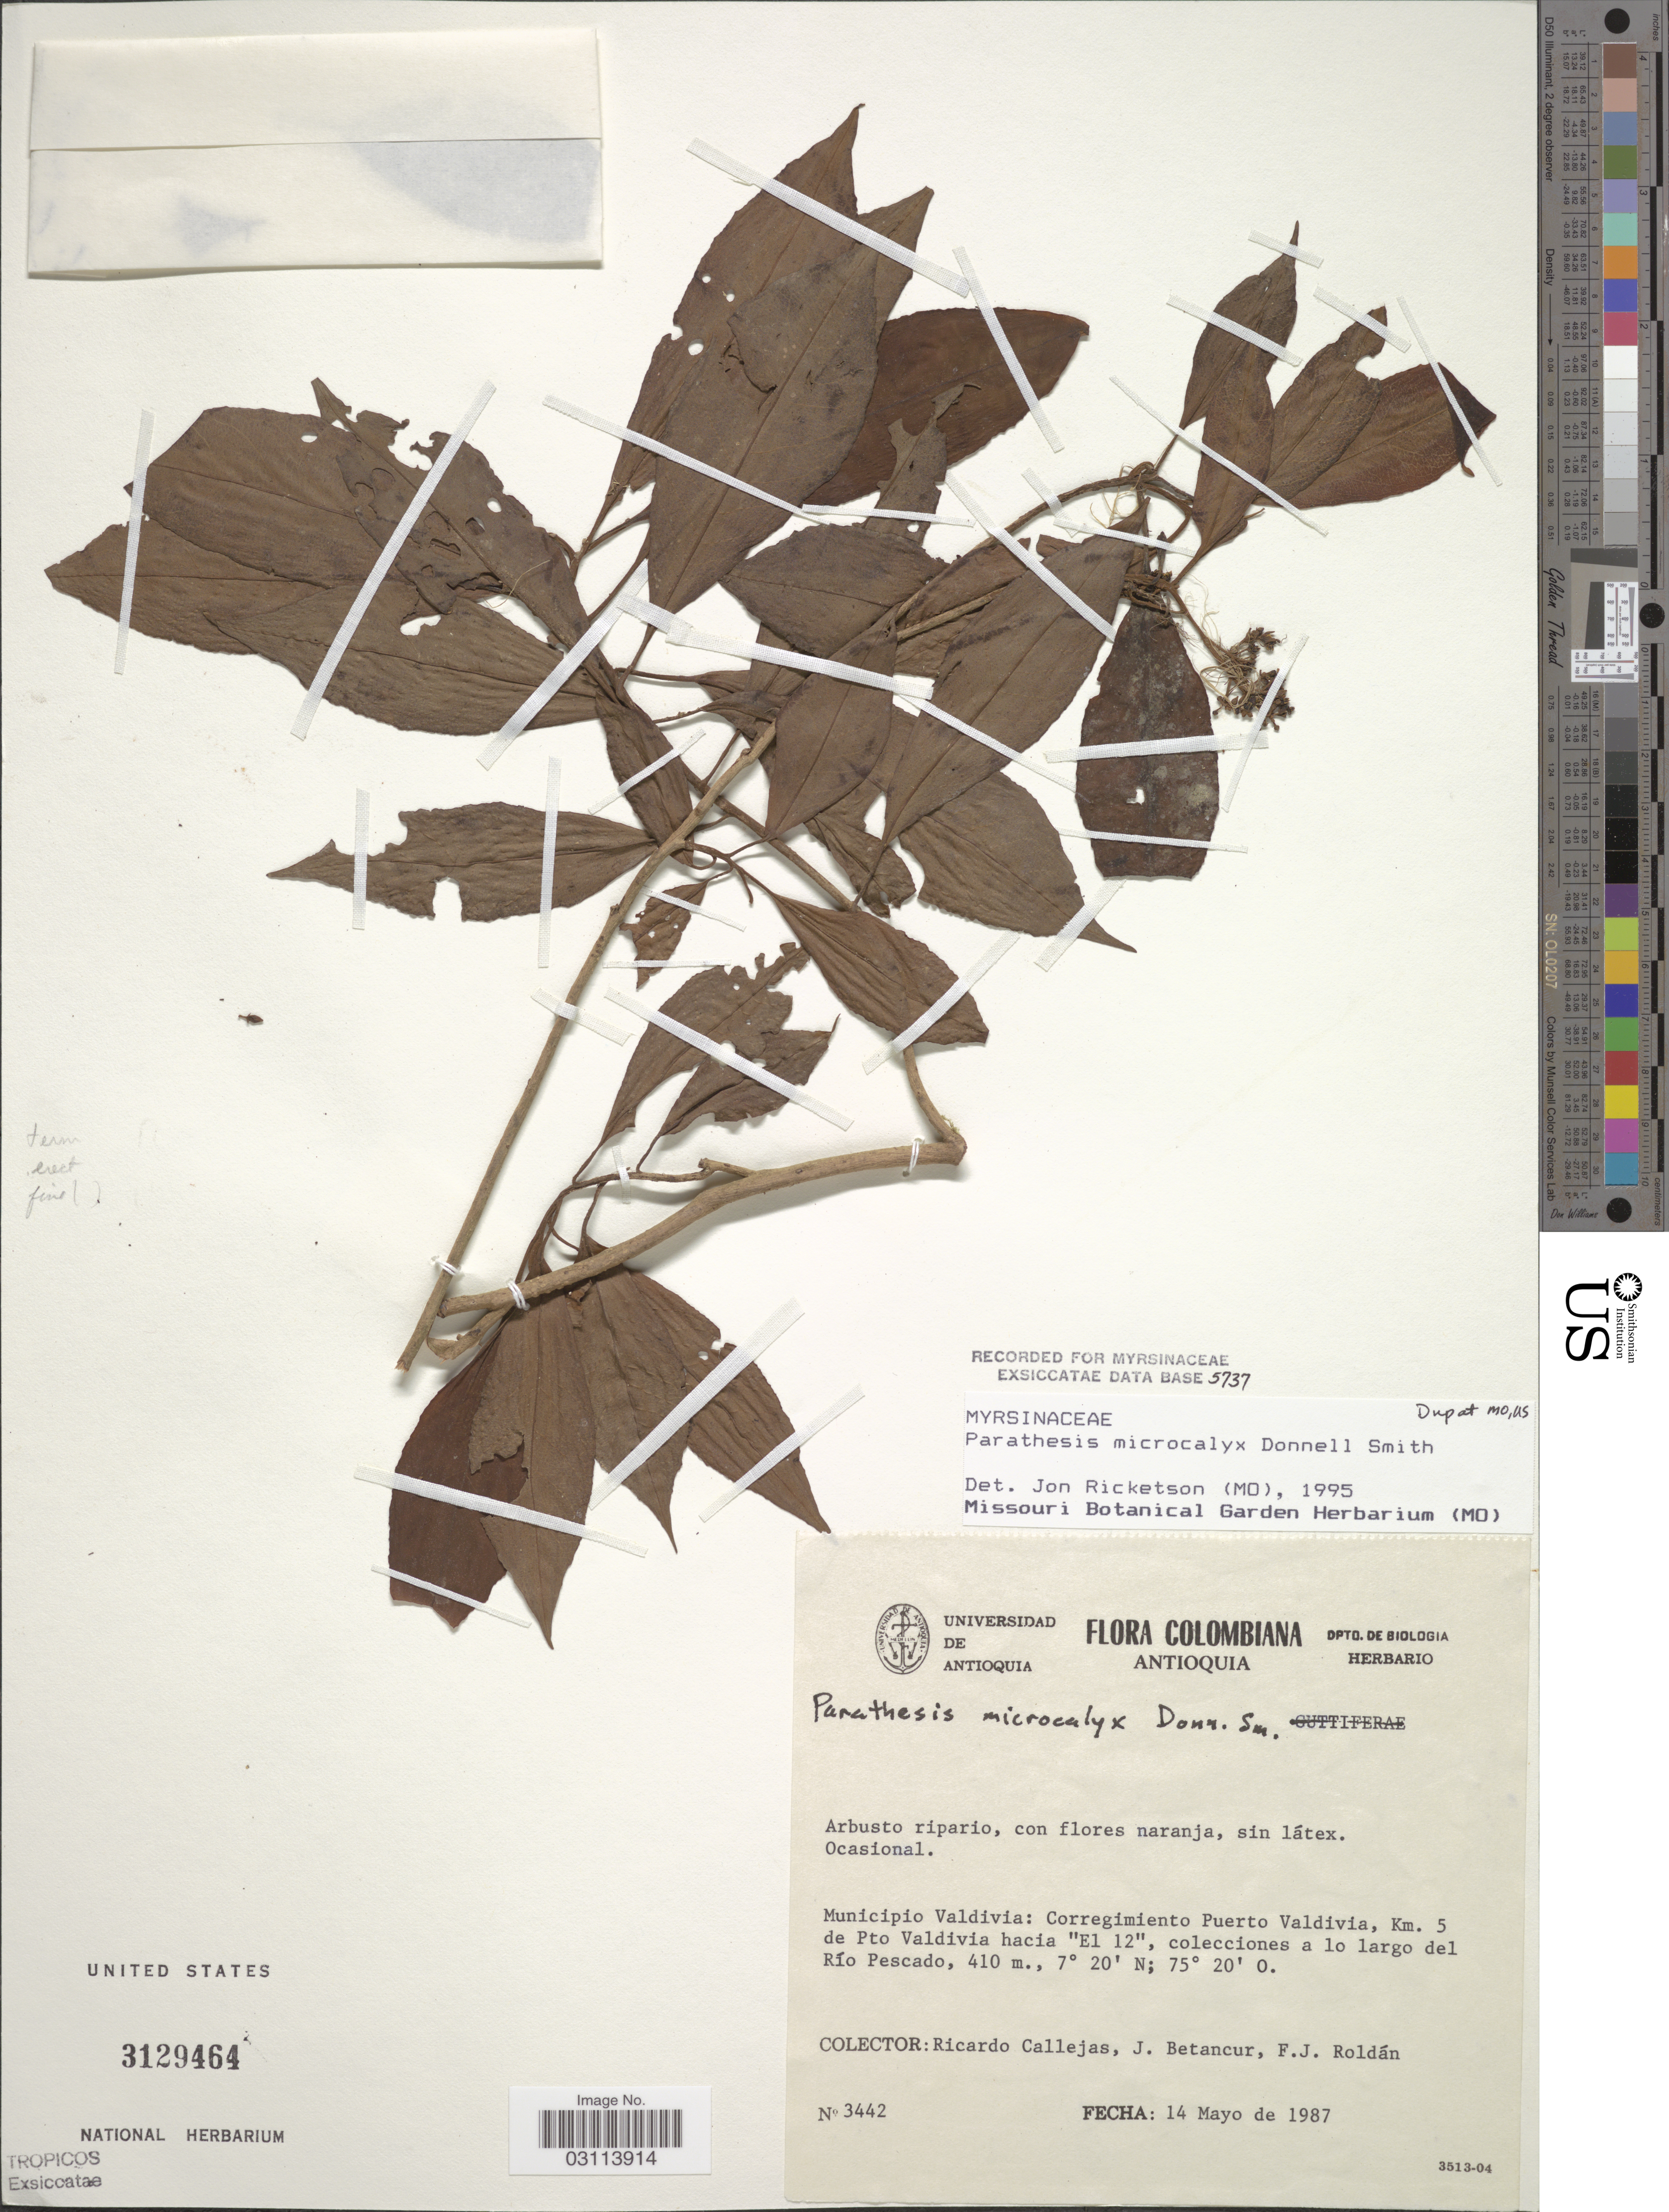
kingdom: Plantae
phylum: Tracheophyta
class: Magnoliopsida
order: Ericales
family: Primulaceae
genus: Parathesis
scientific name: Parathesis microcalyx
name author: Donn. Sm.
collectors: R. Callejas, J. Betancur & F. J. Roldán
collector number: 3442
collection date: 1987-05-14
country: Colombia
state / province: Antioquia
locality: Municipio Valdivia: Corregimiento Puerto Valdivia, Km. 5 de Pto Valdivia hacia "El 12", colecciones a lo largo del Río Pescado.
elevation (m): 410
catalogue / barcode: US 3129464